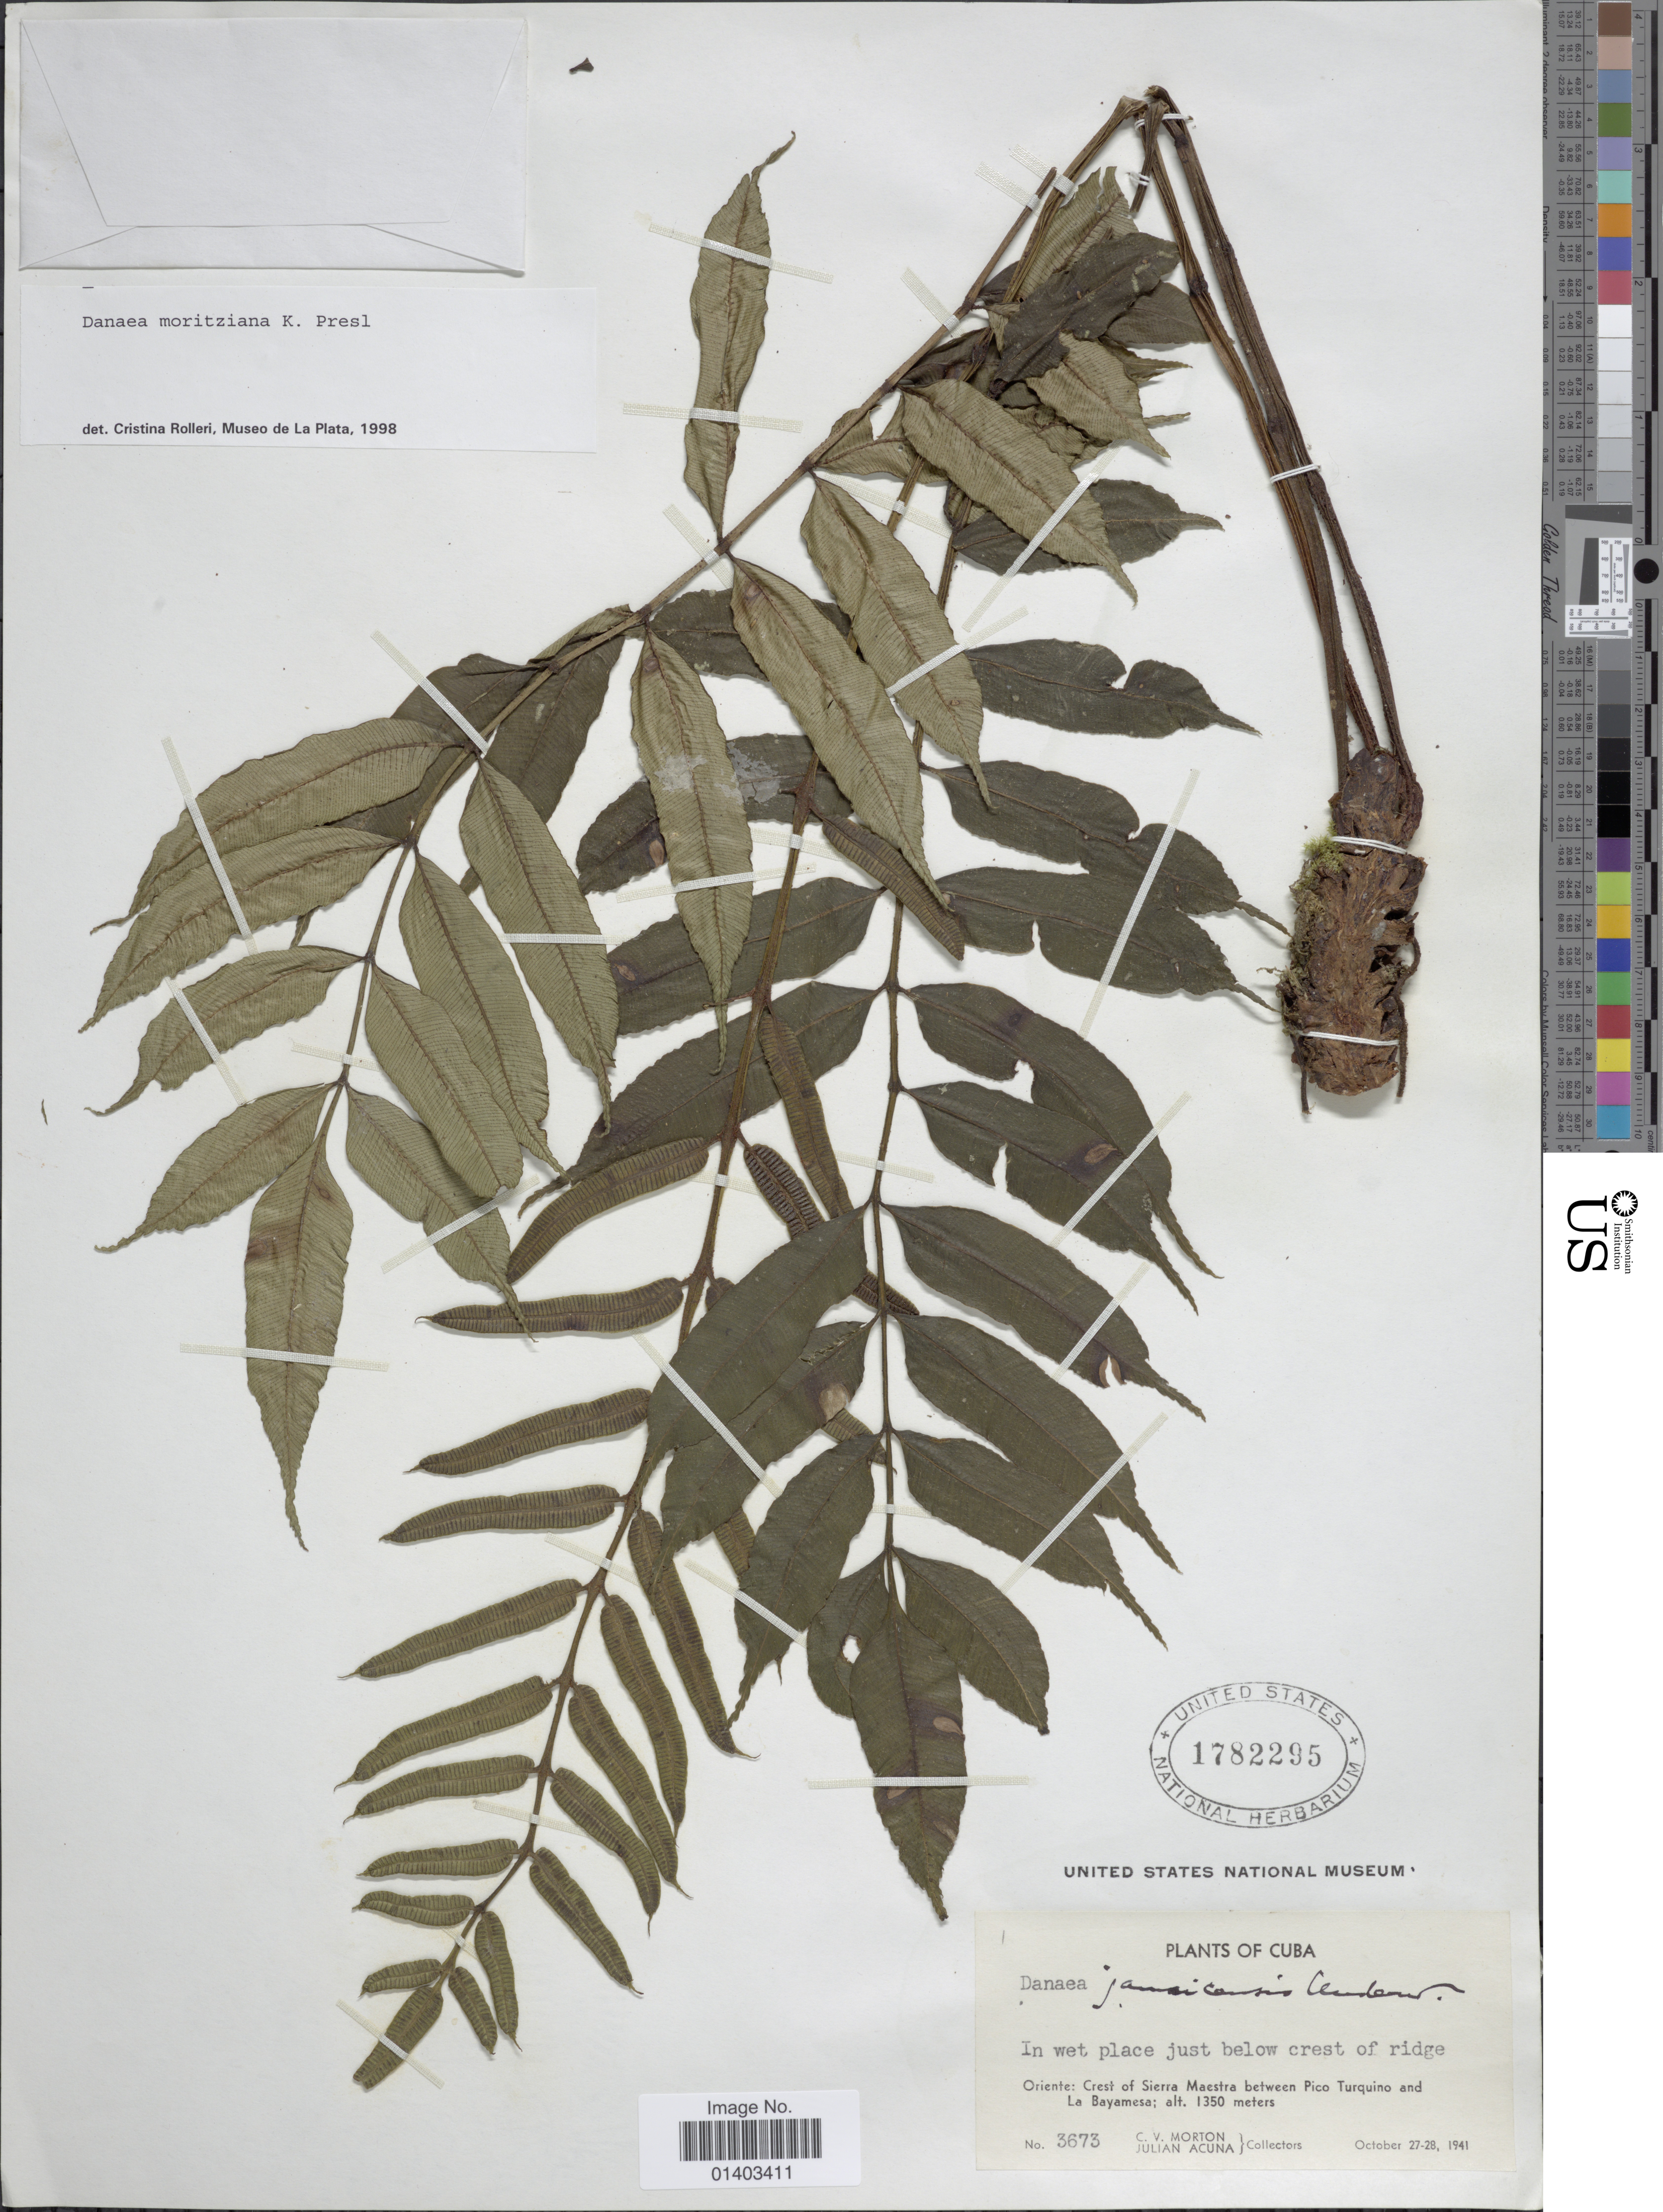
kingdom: Plantae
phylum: Tracheophyta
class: Polypodiopsida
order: Marattiales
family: Marattiaceae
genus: Danaea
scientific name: Danaea moritziana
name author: C. Presl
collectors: C. V. Morton & J. B. Acuña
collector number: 3673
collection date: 1941-10-27/1941-10-28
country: Cuba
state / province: Oriente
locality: Crest of Sierra Maestre between Pico Turquino and La Bayamesa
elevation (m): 1350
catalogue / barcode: US 1782295